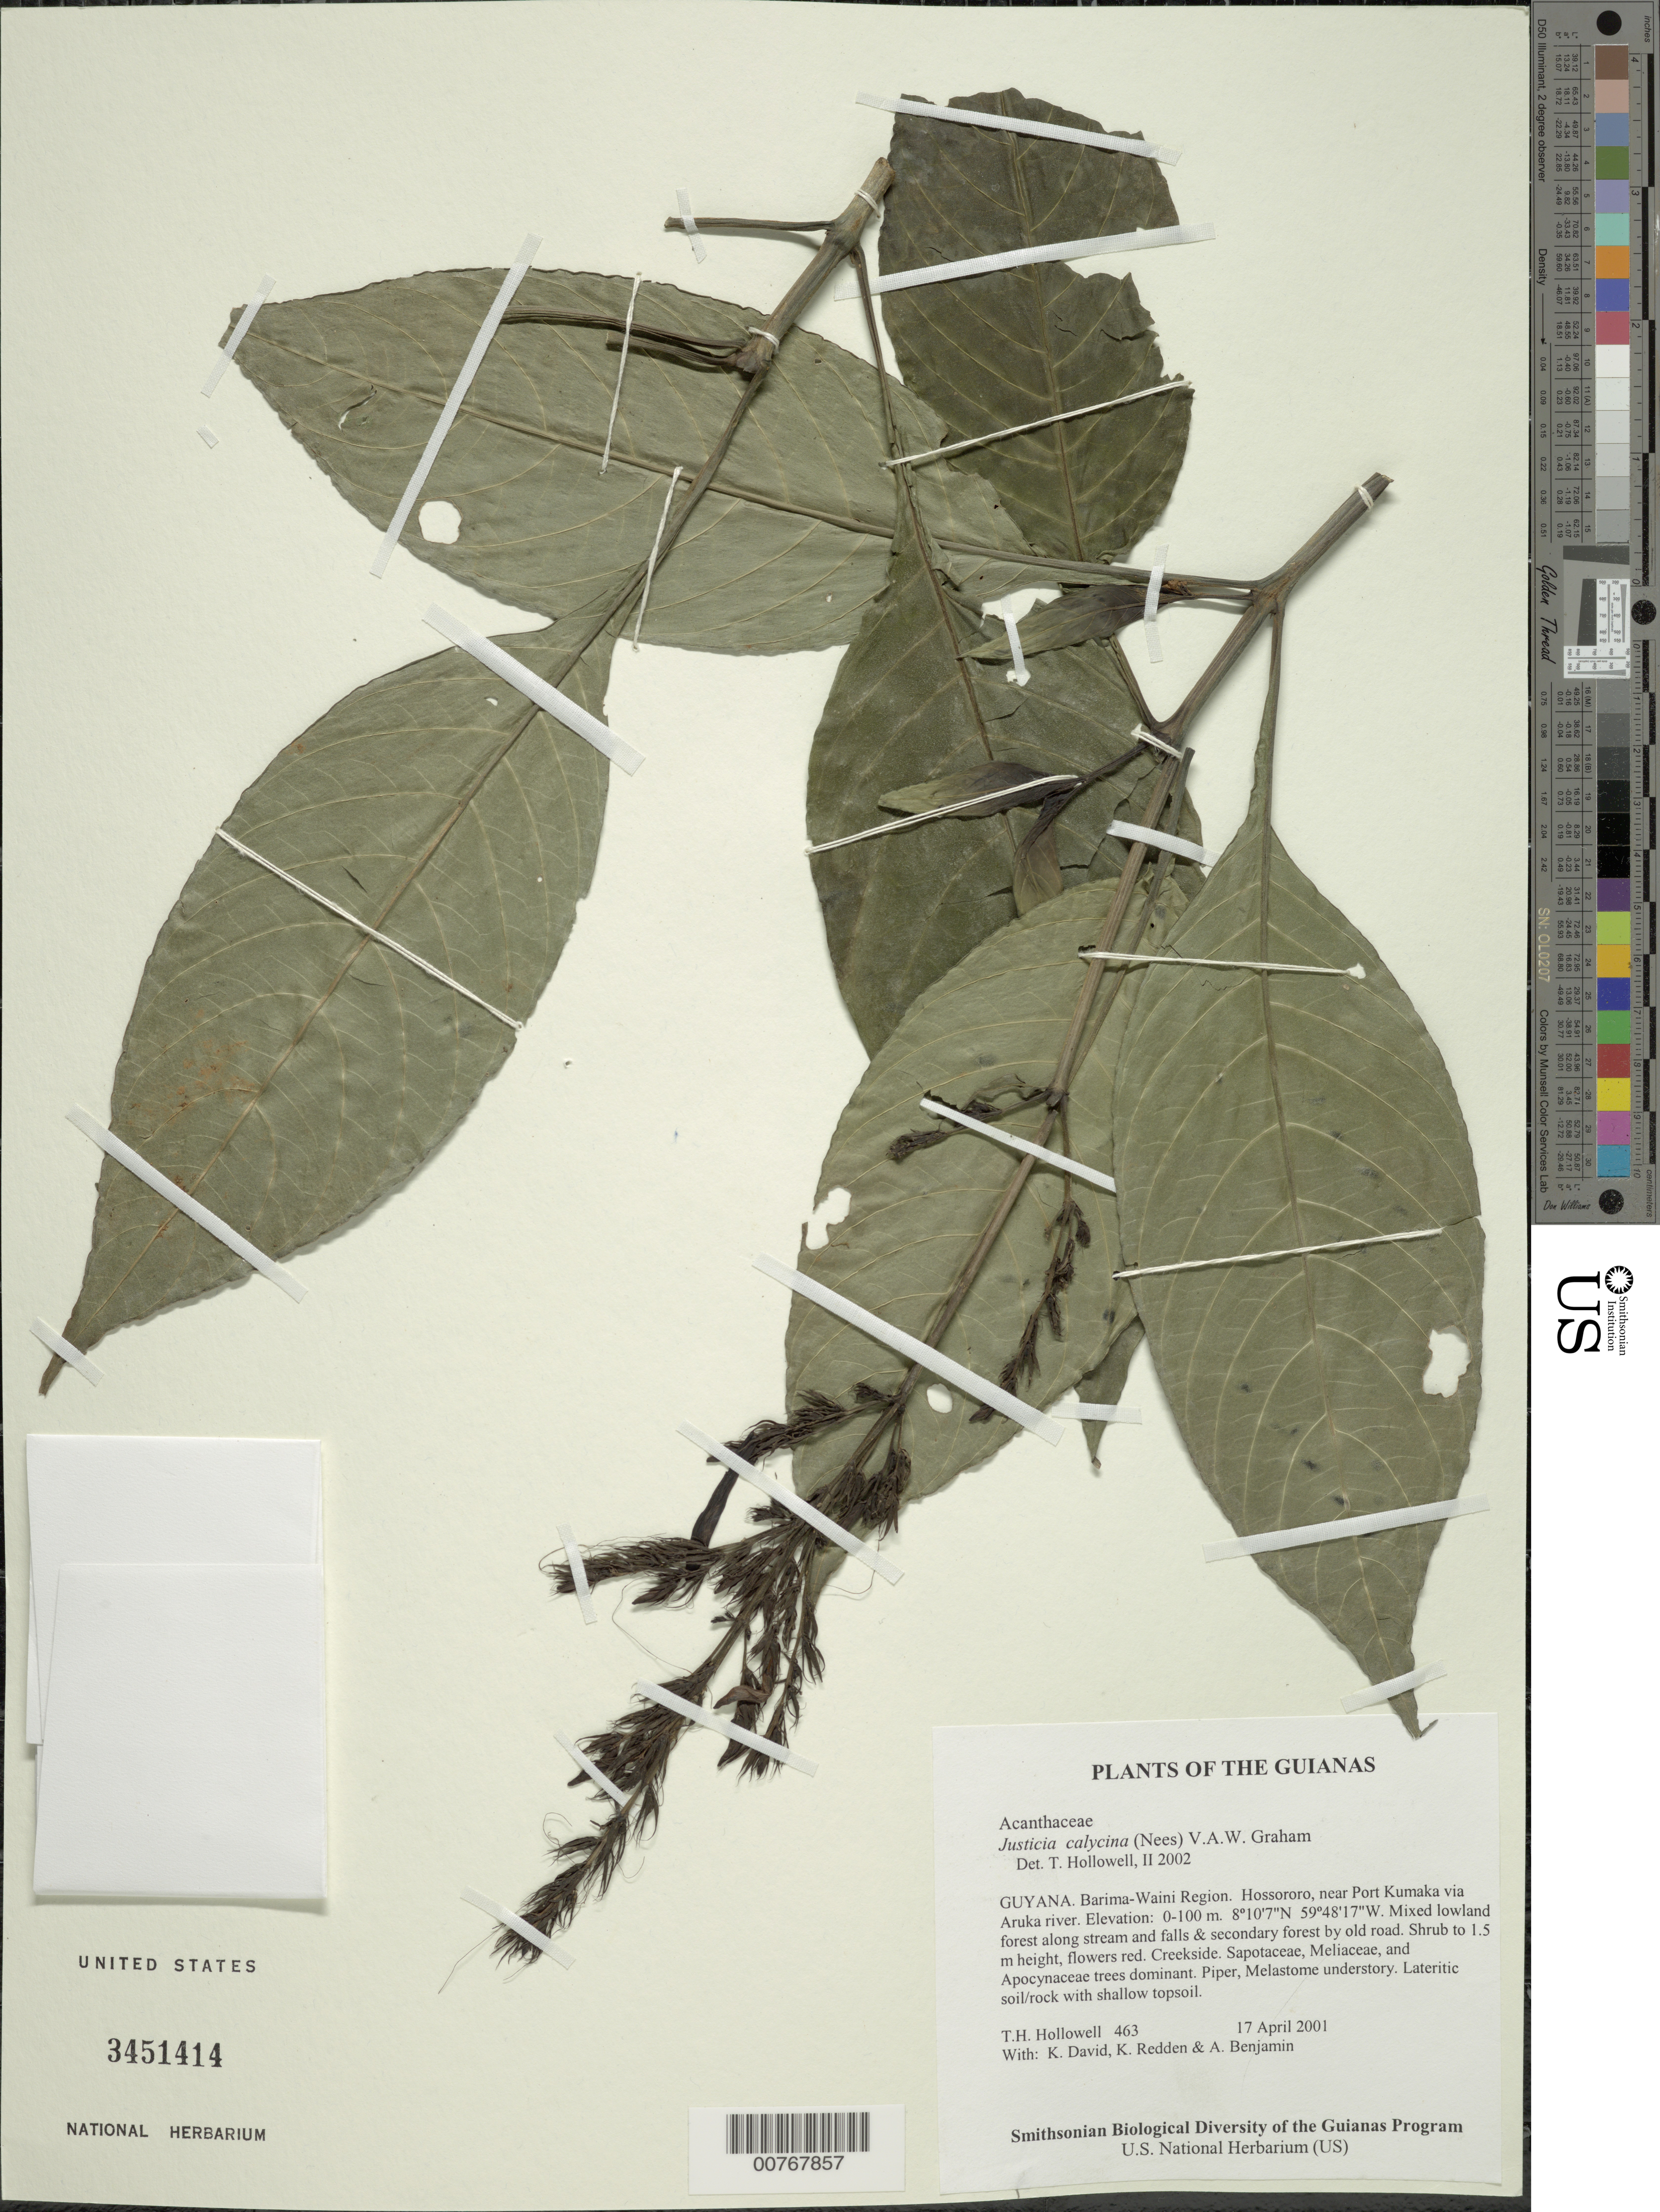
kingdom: Plantae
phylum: Tracheophyta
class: Magnoliopsida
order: Lamiales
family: Acanthaceae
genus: Justicia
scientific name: Justicia calycina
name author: (Nees) V.A.W. Graham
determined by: Hollowell, T. H., (BOT), Smithsonian Institution - National Museum of Natural History (UNITED STATES)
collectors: T. Hollowell, K. David, K. M. Redden & A. Benjamin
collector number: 463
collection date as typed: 17 April 2001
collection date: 2001-04-17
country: Guyana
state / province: Barima-Waini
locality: Hossororo, near Port Kumaka via Aruka river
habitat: Mixed lowland forest along stream and falls & secondary forest by old road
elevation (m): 0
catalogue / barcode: US 3451414